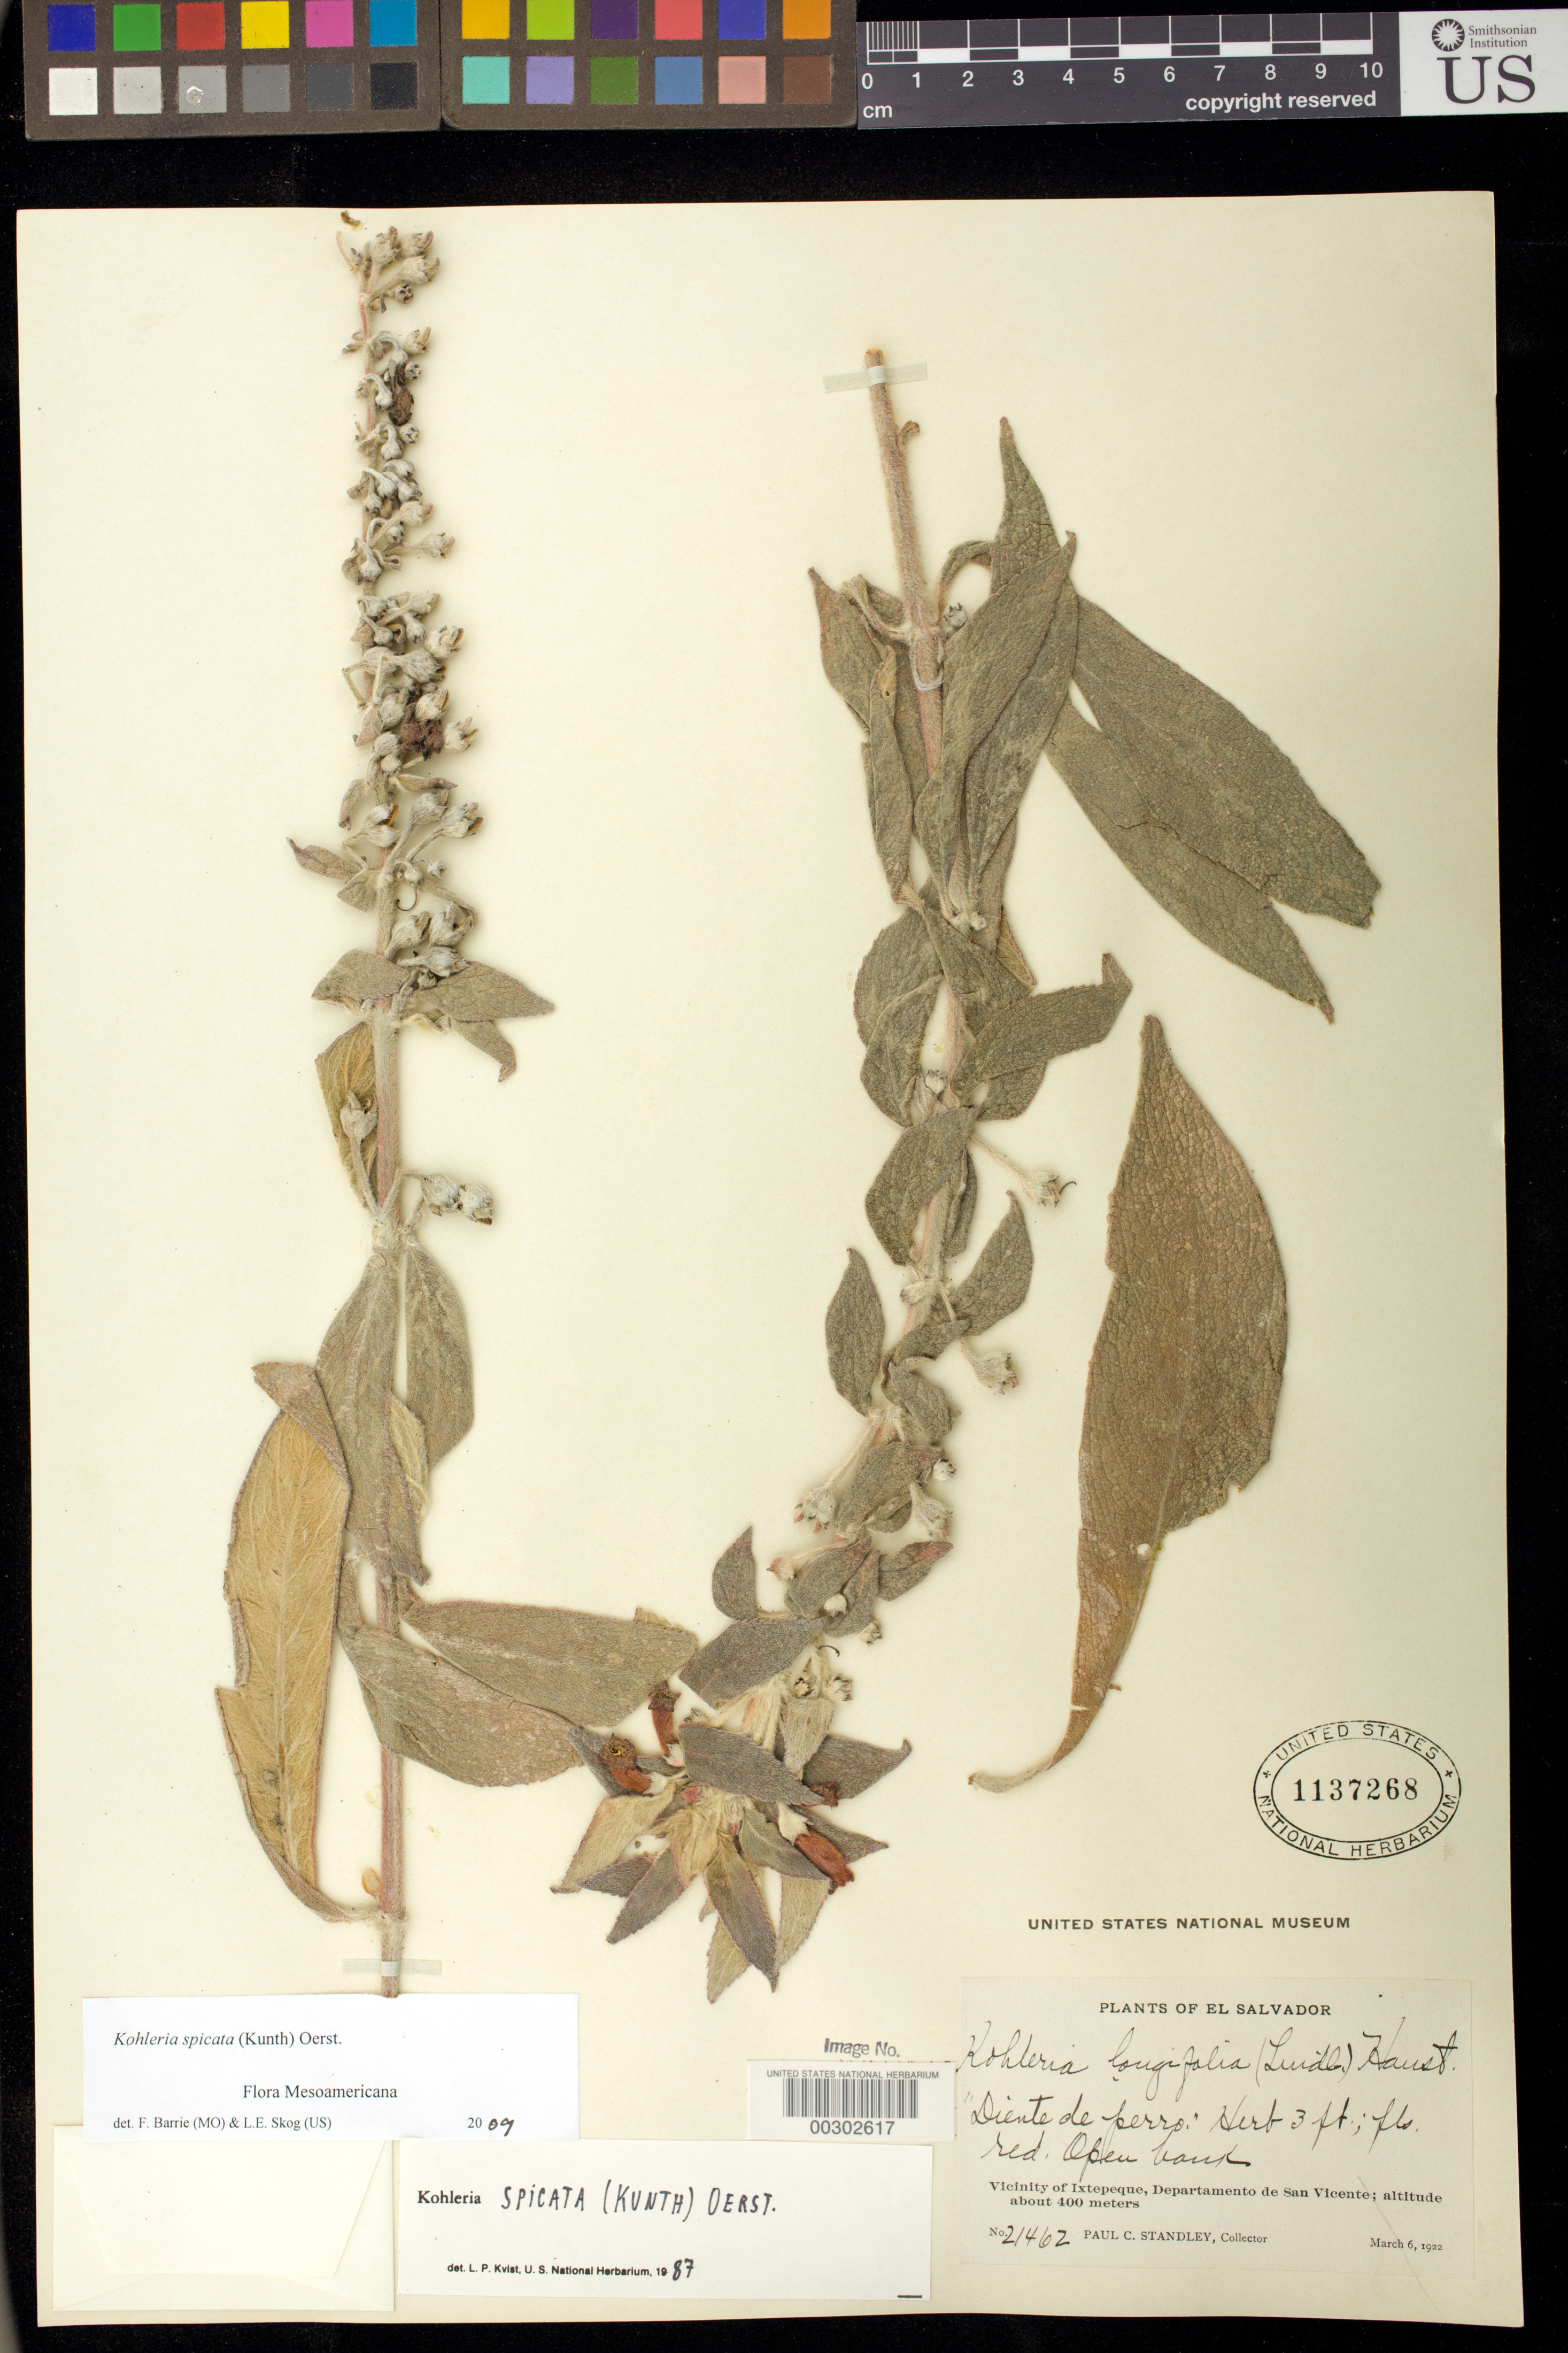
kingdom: Plantae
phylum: Tracheophyta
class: Magnoliopsida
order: Lamiales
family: Gesneriaceae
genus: Kohleria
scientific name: Kohleria spicata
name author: (Kunth) Oerst.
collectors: P. C. Standley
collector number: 21462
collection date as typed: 06 Mar 1922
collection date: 1922-03-06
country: El Salvador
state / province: San Vincente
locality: Vicinity of Ixtepeque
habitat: Open bank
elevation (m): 400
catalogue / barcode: US 1137268